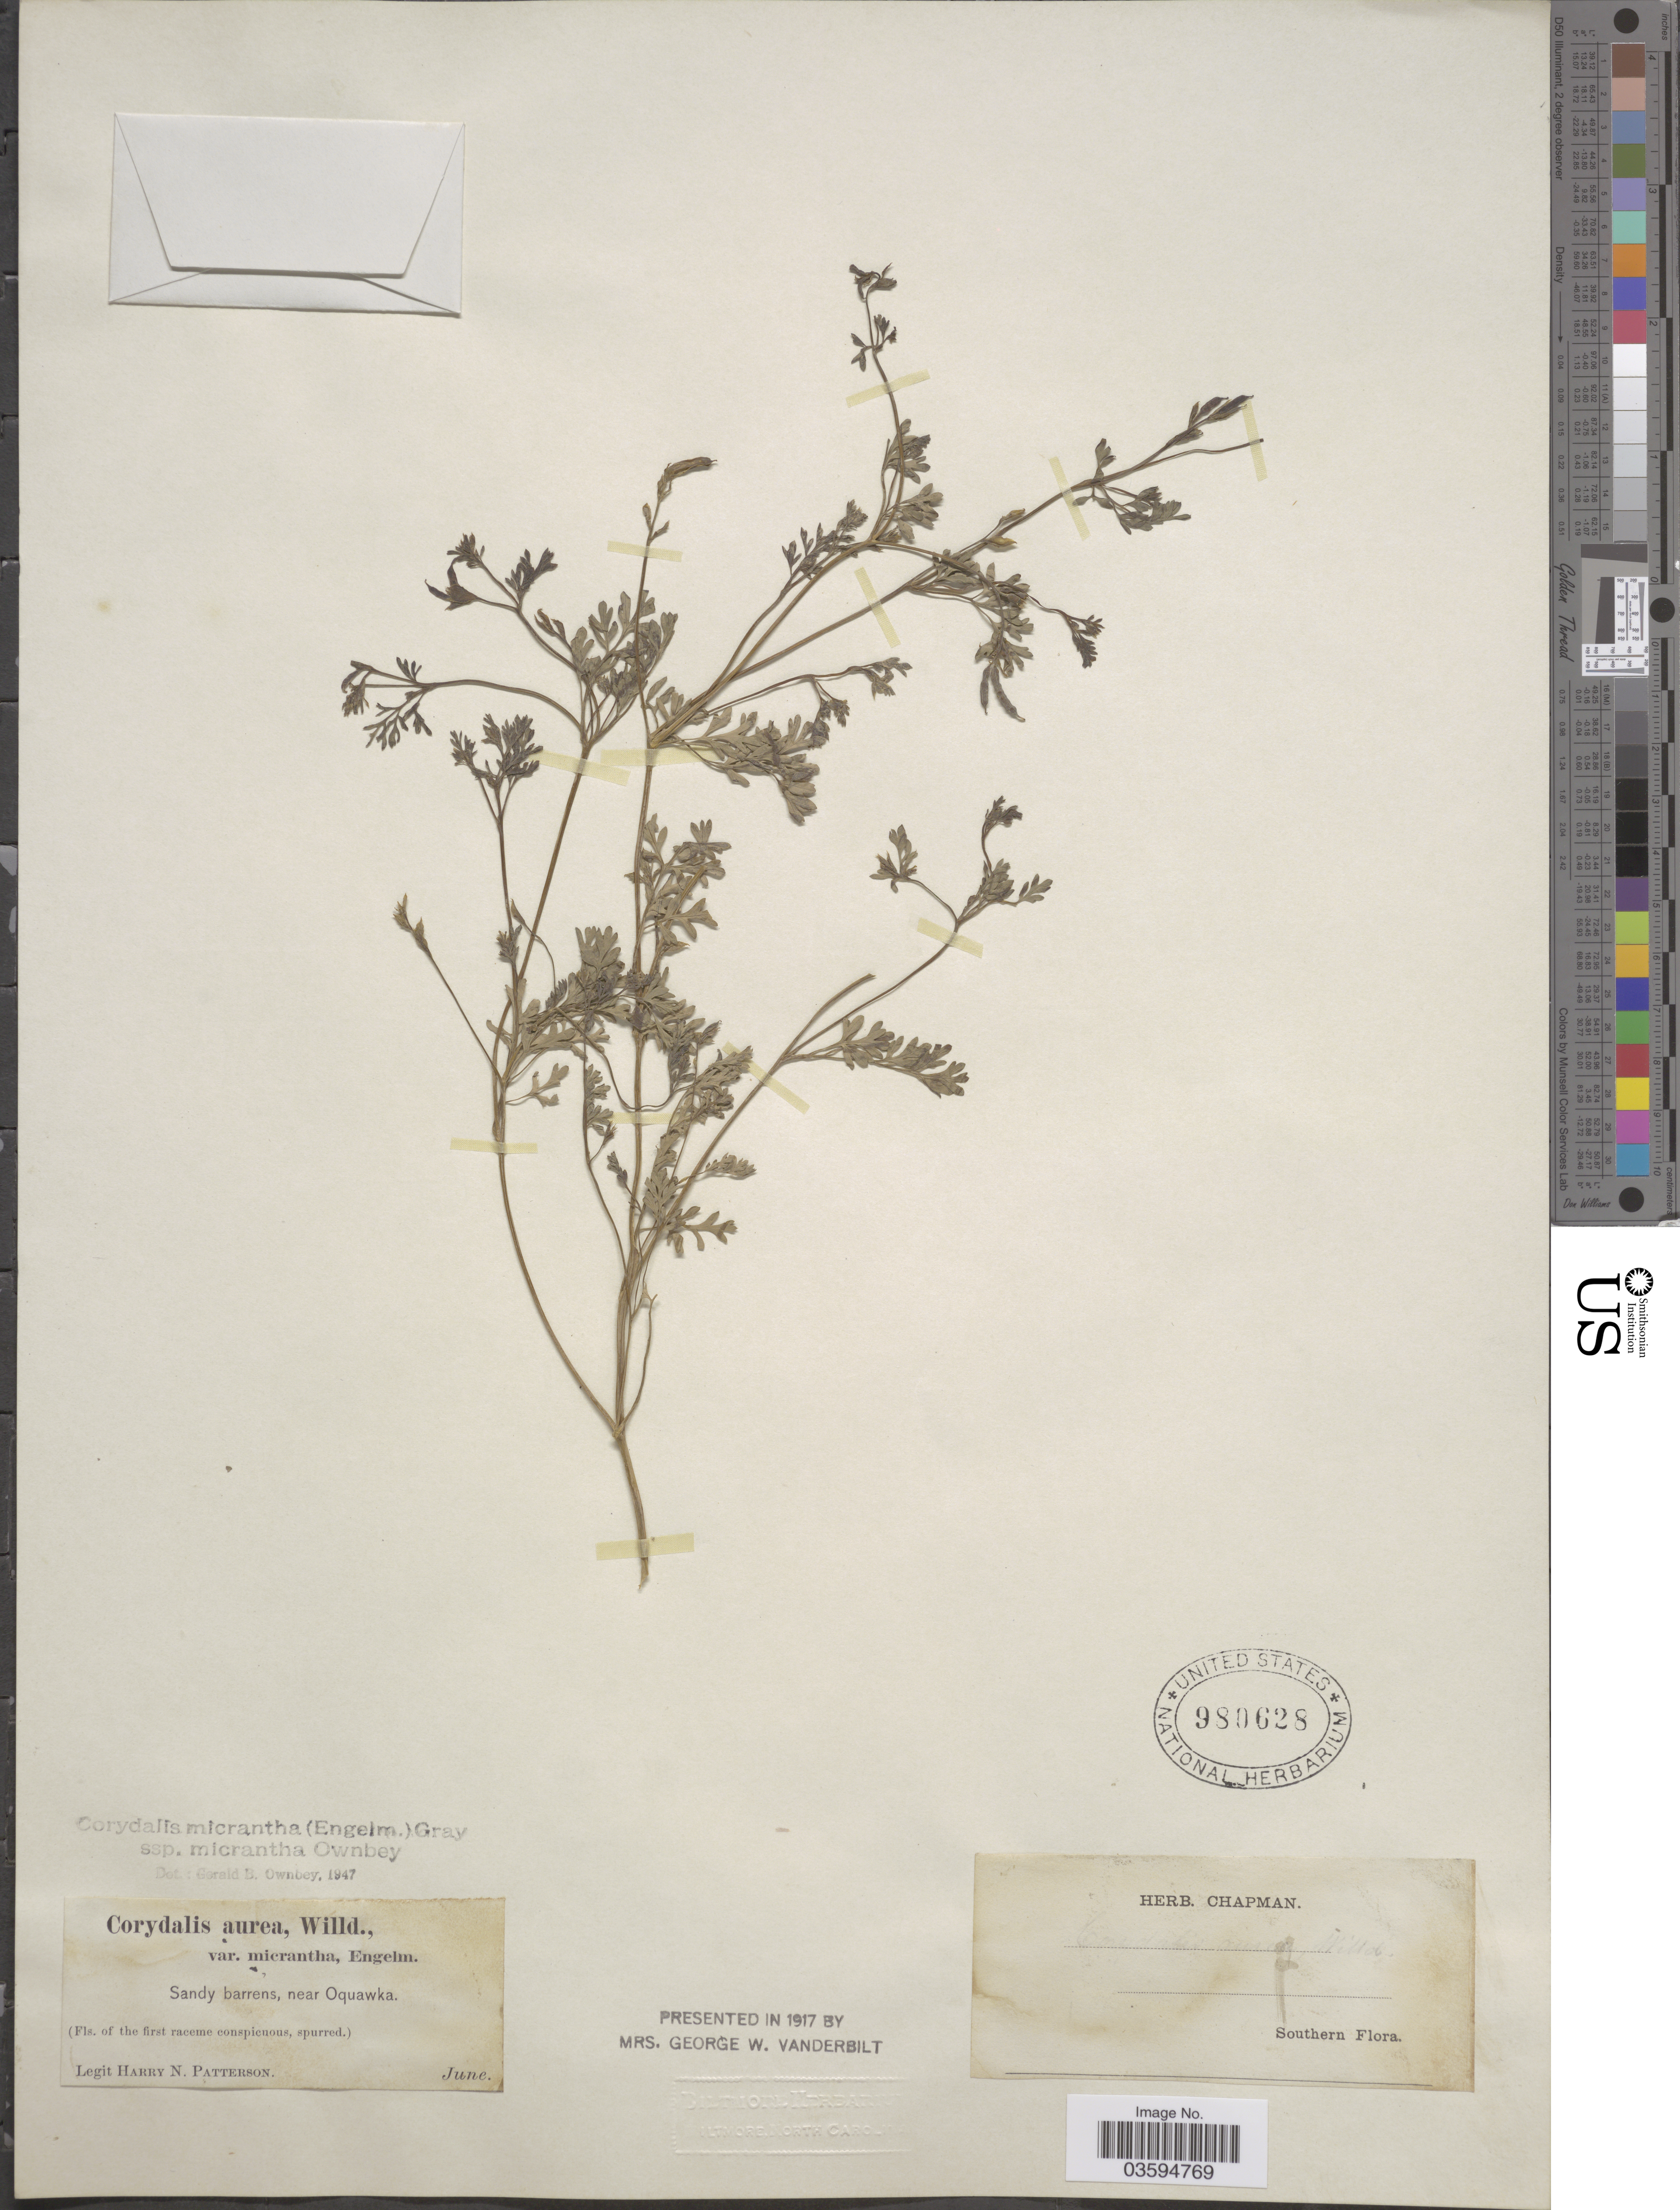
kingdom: Plantae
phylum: Tracheophyta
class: Magnoliopsida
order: Ranunculales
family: Papaveraceae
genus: Corydalis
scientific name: Corydalis micrantha subsp. micrantha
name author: (Engelm. & A. Gray) A. Gray & J.M. Coult.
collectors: H. N. Patterson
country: United States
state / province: Illinois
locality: Sandy barrens, near Oquawka.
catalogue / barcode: US 980628